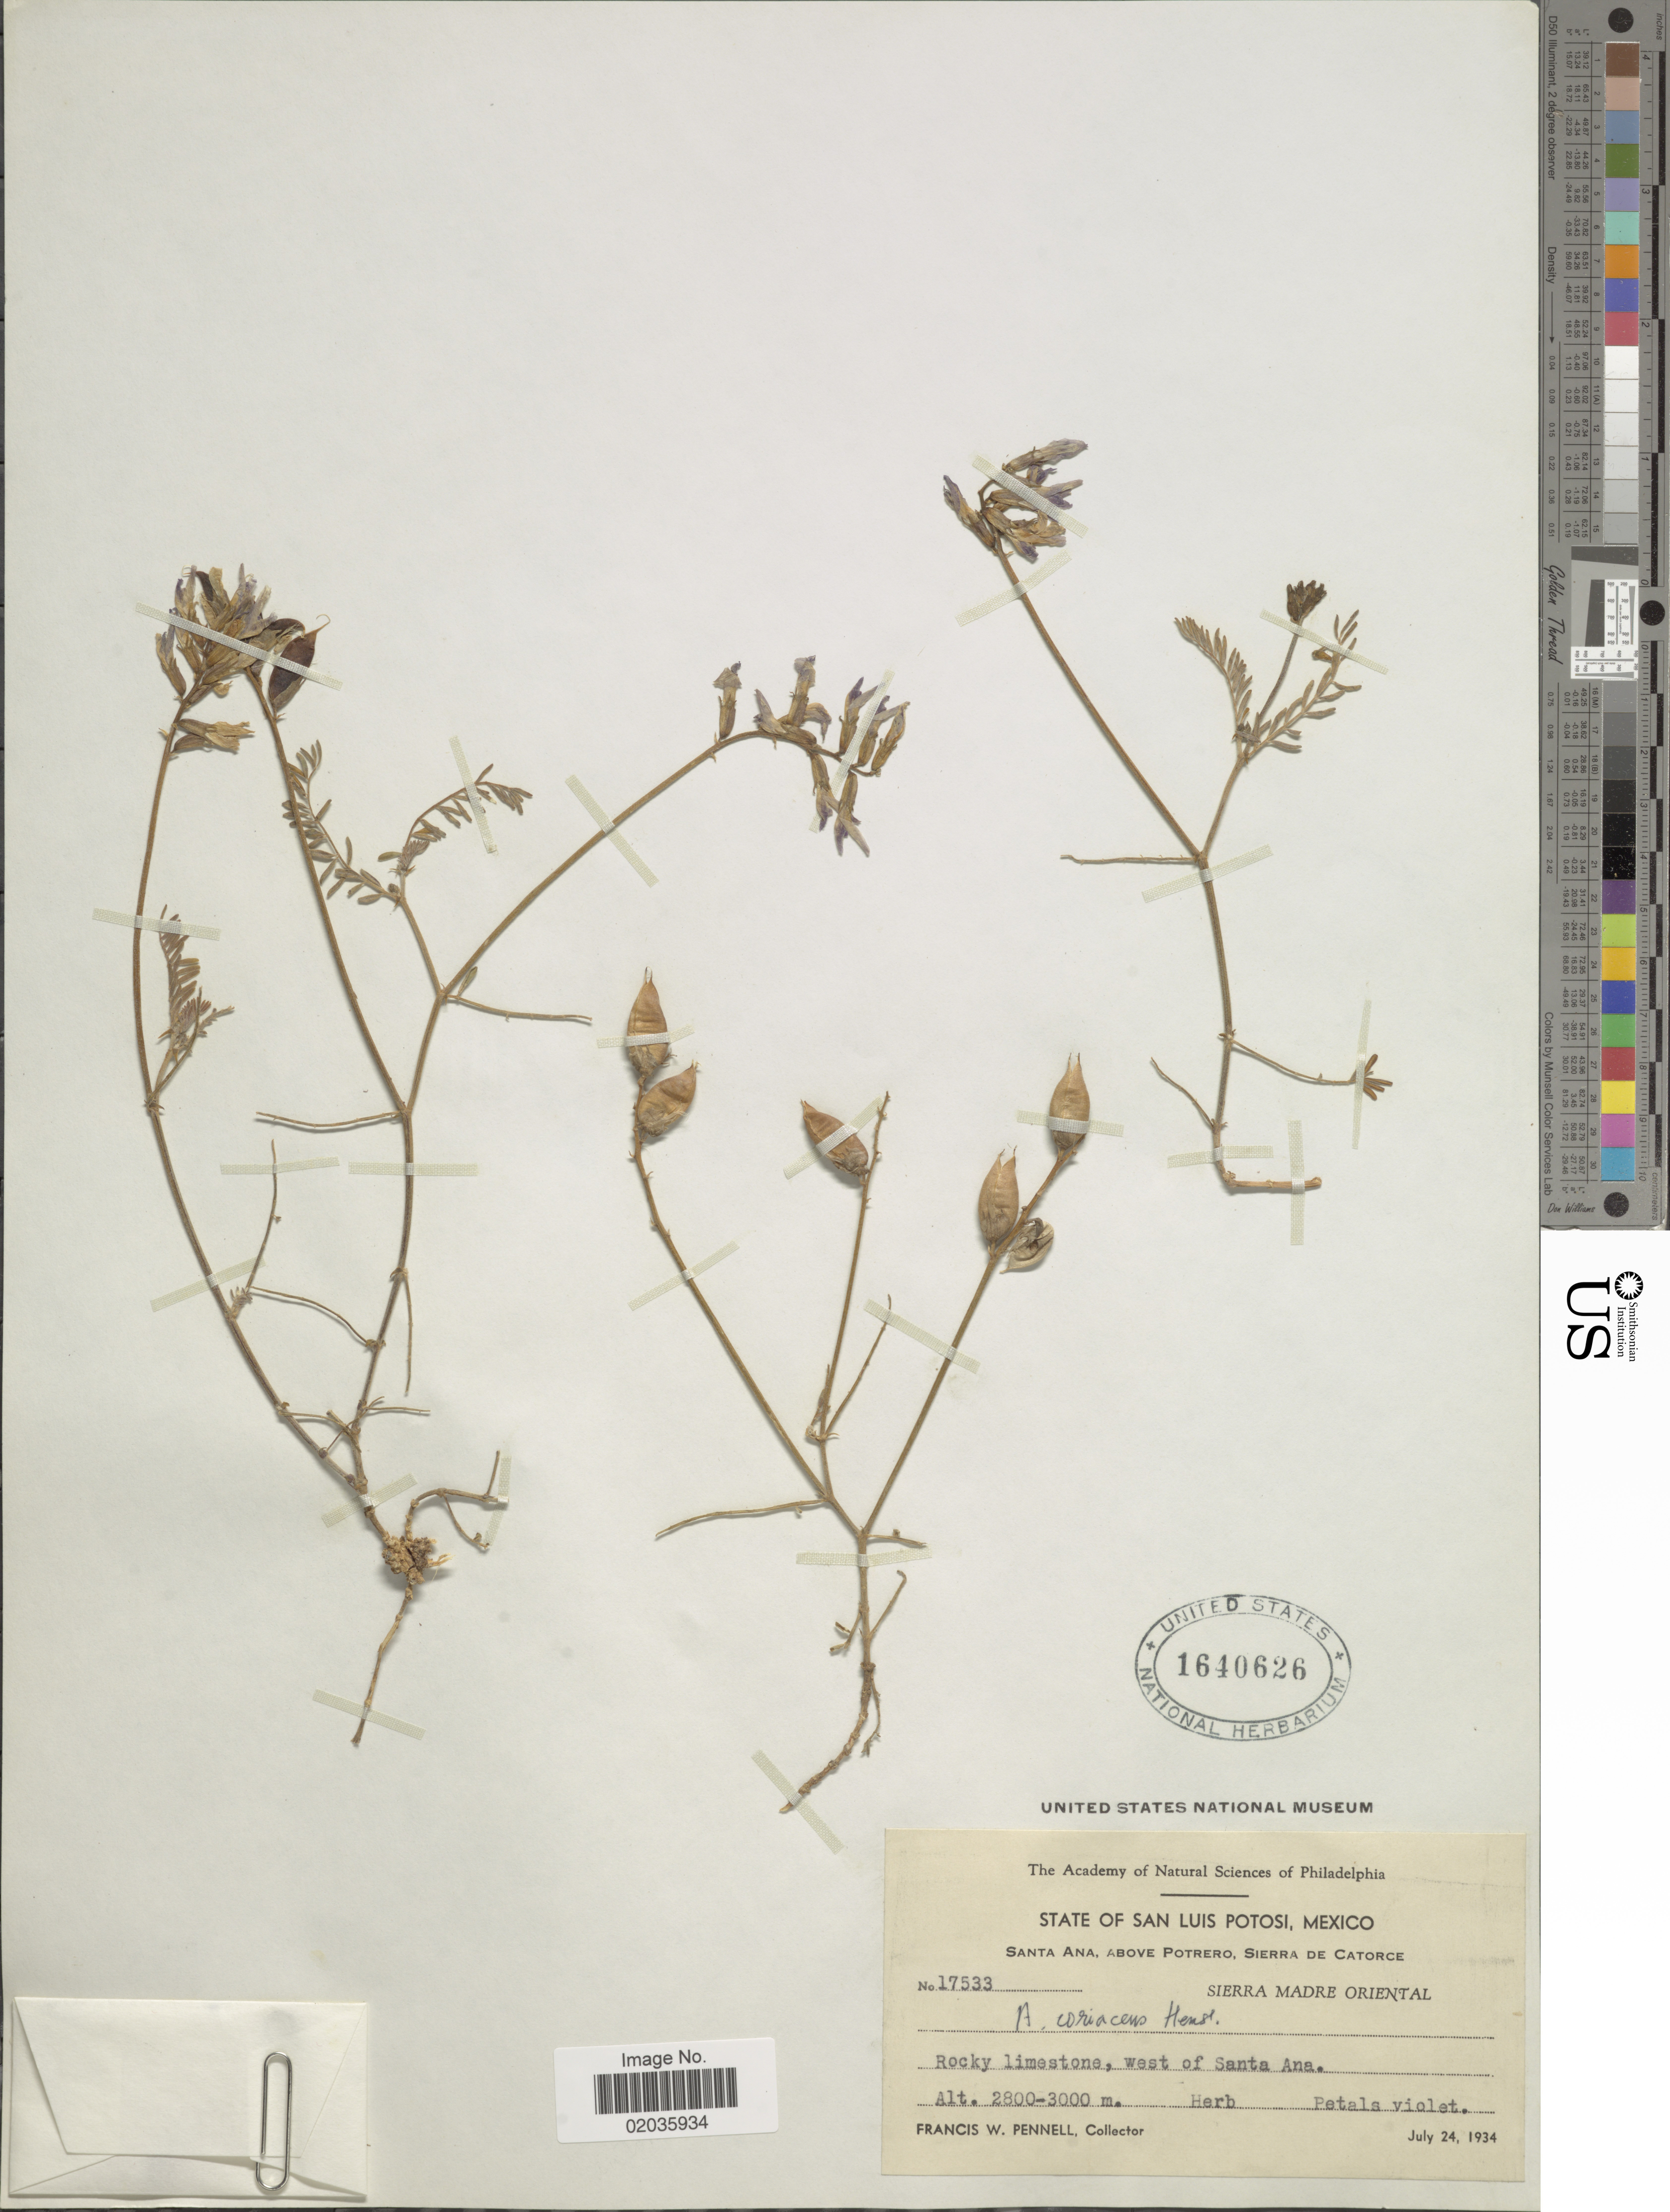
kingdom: Plantae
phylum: Tracheophyta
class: Magnoliopsida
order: Fabales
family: Fabaceae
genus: Astragalus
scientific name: Astragalus coriaceus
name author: Hemsl.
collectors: F. W. Pennell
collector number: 17533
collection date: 1934-07-24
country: Mexico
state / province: San Luis Potosí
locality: San Luis Potosi, Mexico. Santa Ana, Above Potrero, Sierra de Catorce, Sierra Madre Oriental.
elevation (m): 2800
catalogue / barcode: US 1640626